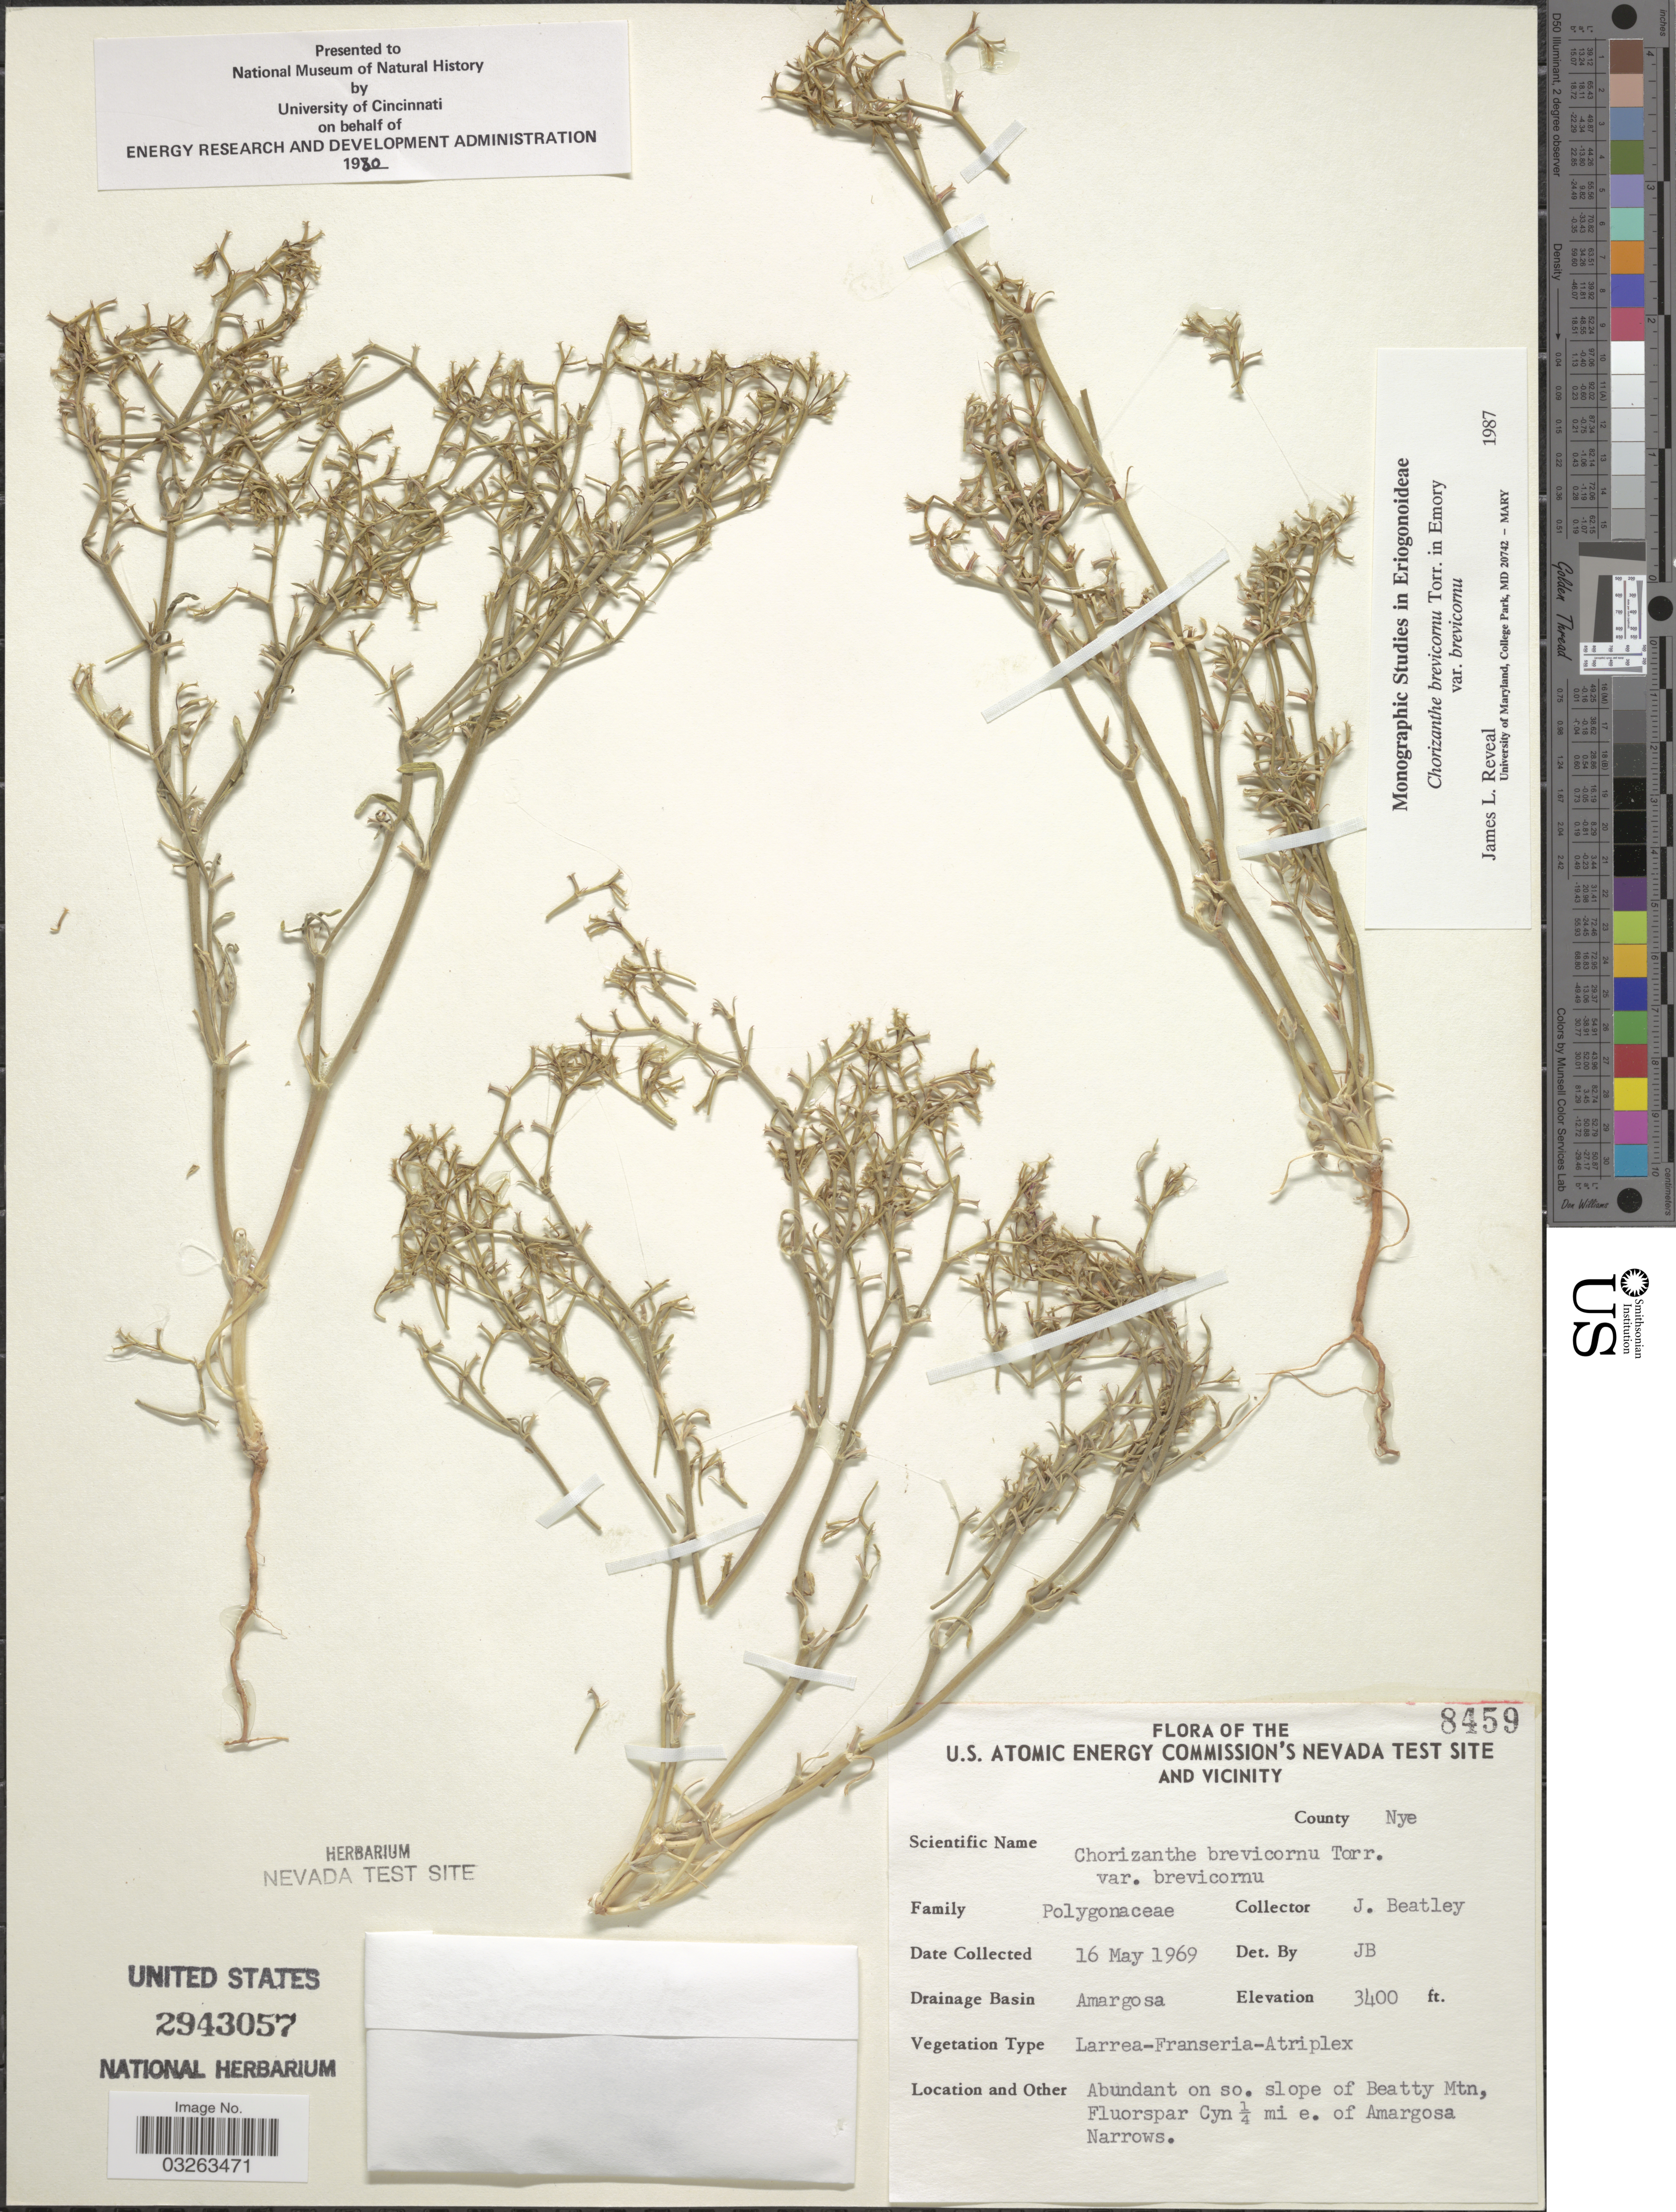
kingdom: Plantae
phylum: Tracheophyta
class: Magnoliopsida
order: Caryophyllales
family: Polygonaceae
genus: Chorizanthe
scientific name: Chorizanthe brevicornu var. brevicornu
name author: Torr.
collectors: J. C. Beatley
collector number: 8459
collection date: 1969-05-16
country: United States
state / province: Nevada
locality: U.S. Atomic Energy Commission's Nevada Test Site and Vicinity. County Nye. Drainage Basin Amargosa. Abundant on so. slope of Beatty Mtn, Fluorspar Cyn ¼ mi e. of Amargosa Narrows.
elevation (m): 1036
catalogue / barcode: US 2943057